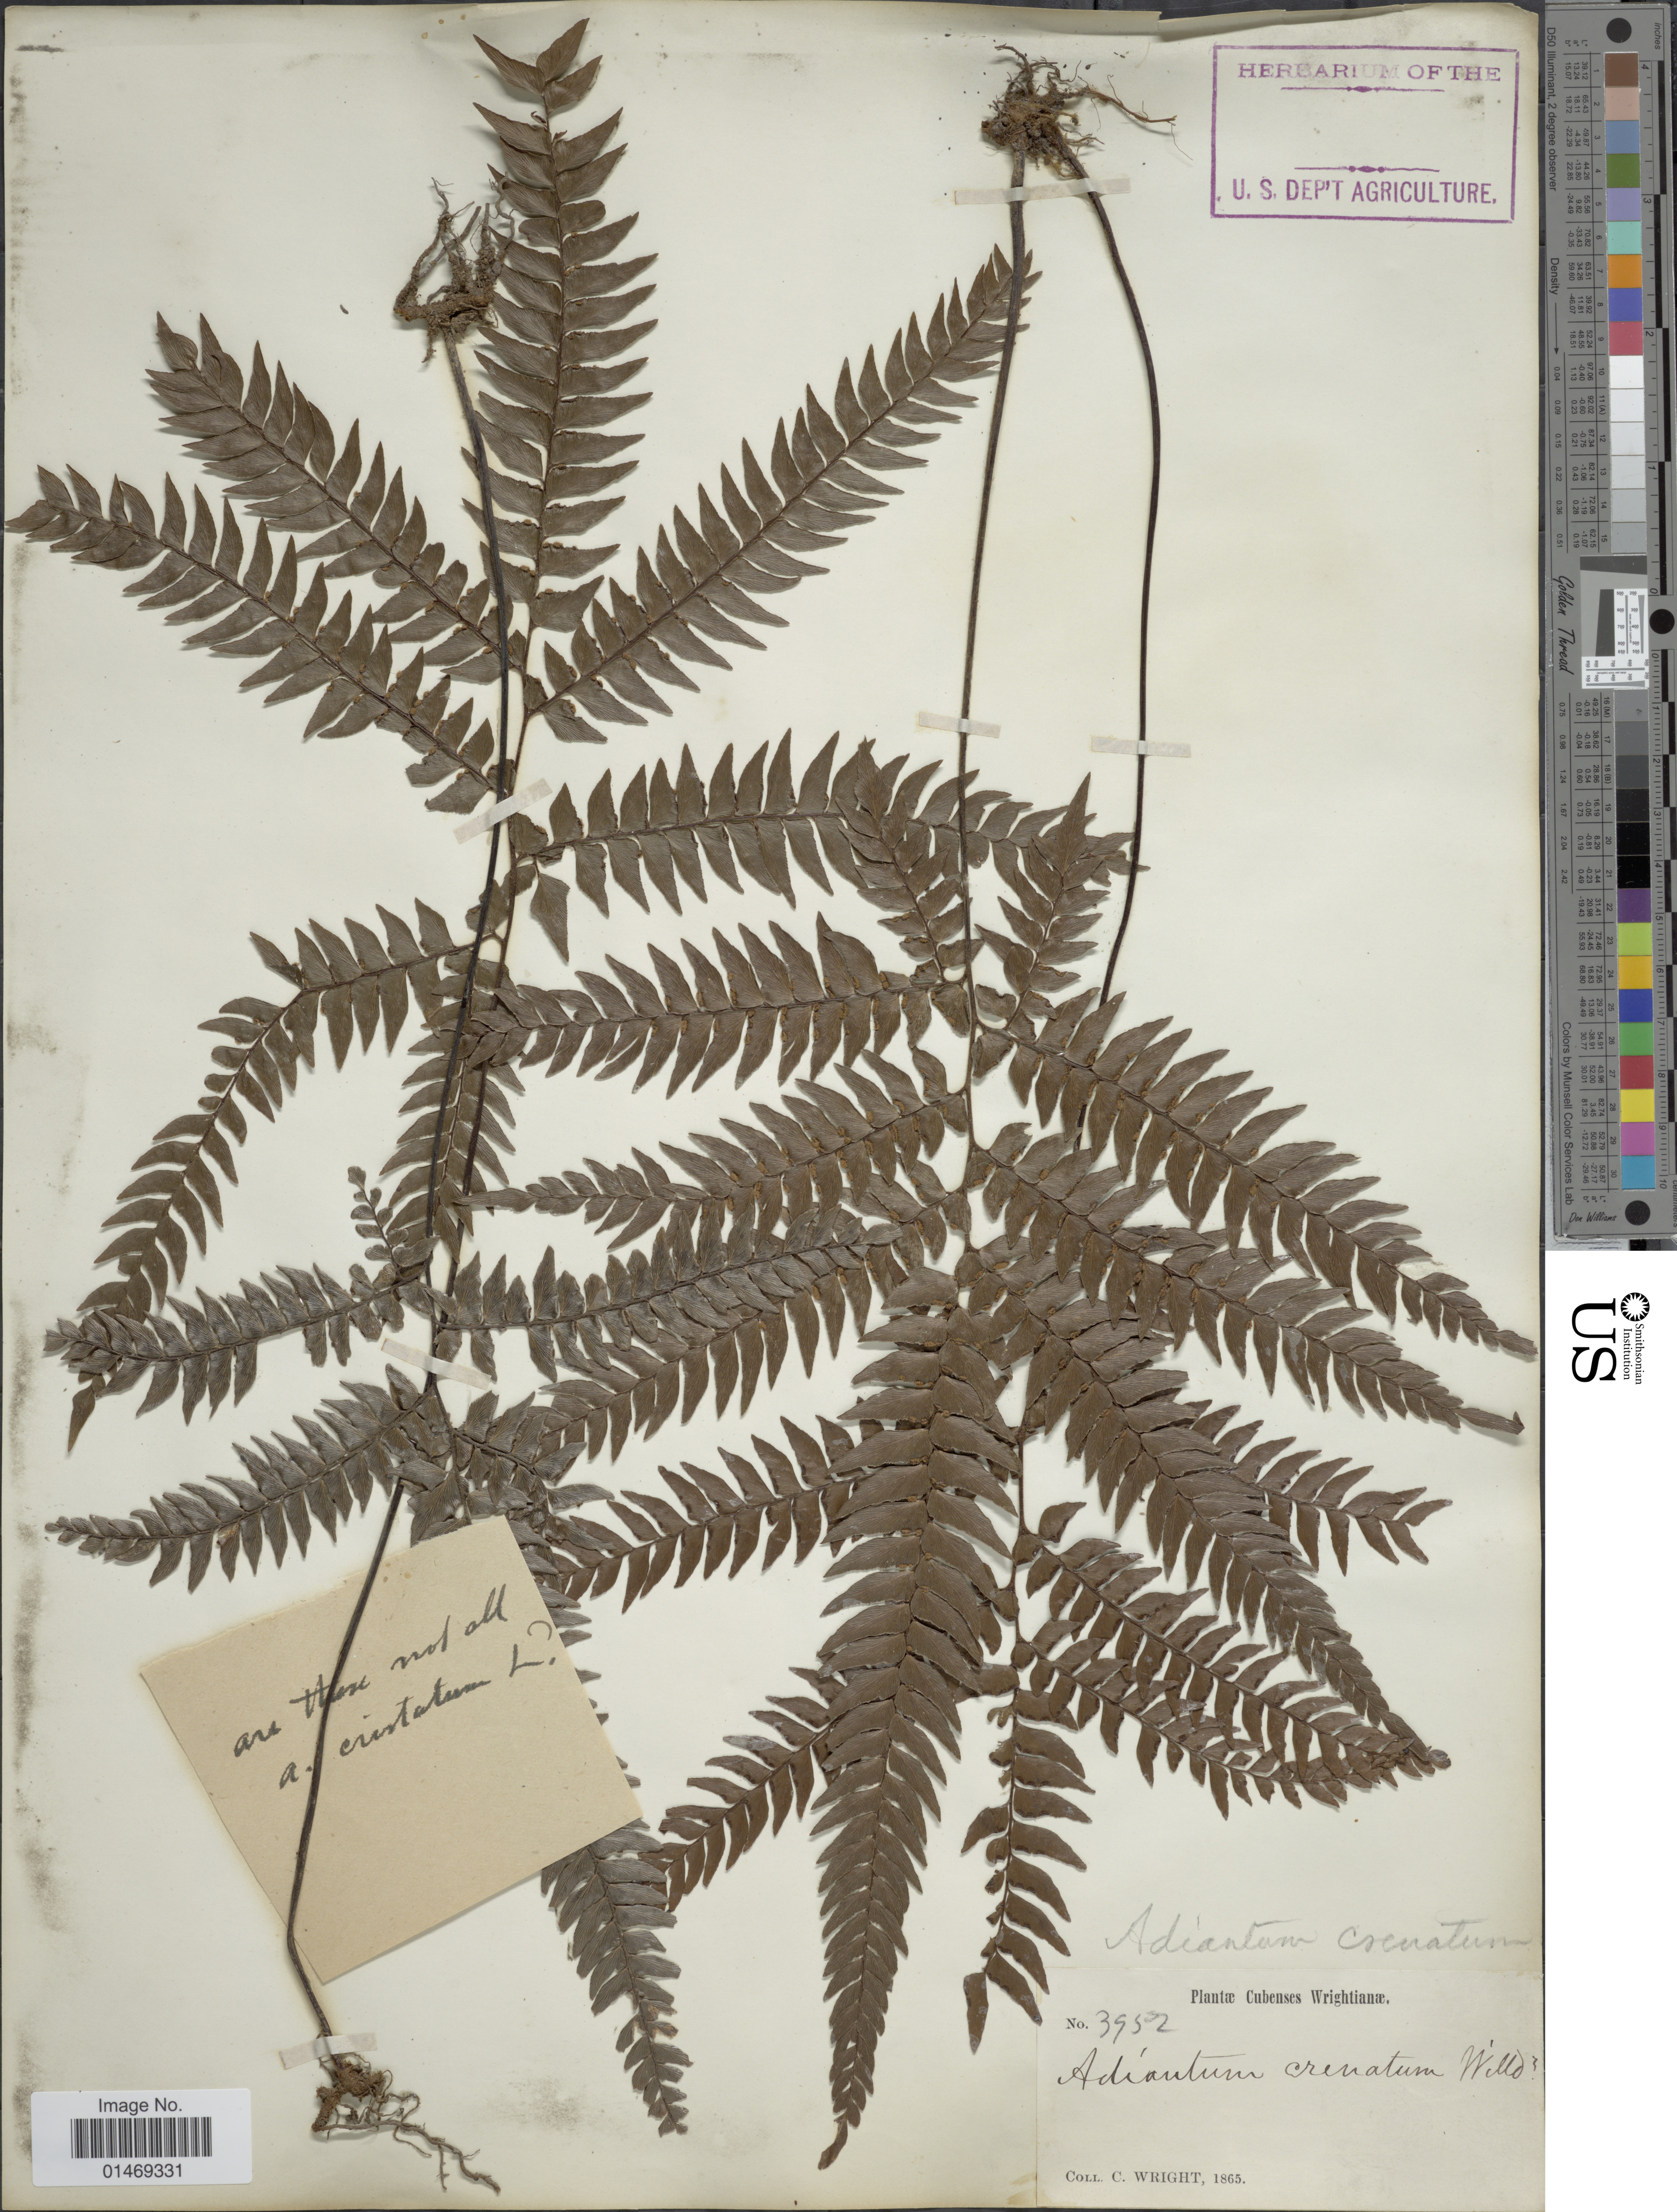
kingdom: Plantae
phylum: Tracheophyta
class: Polypodiopsida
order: Polypodiales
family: Pteridaceae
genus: Adiantum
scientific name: Adiantum pyramidale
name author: (L.) Willd.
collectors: C. Wright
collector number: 39502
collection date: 1865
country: Cuba